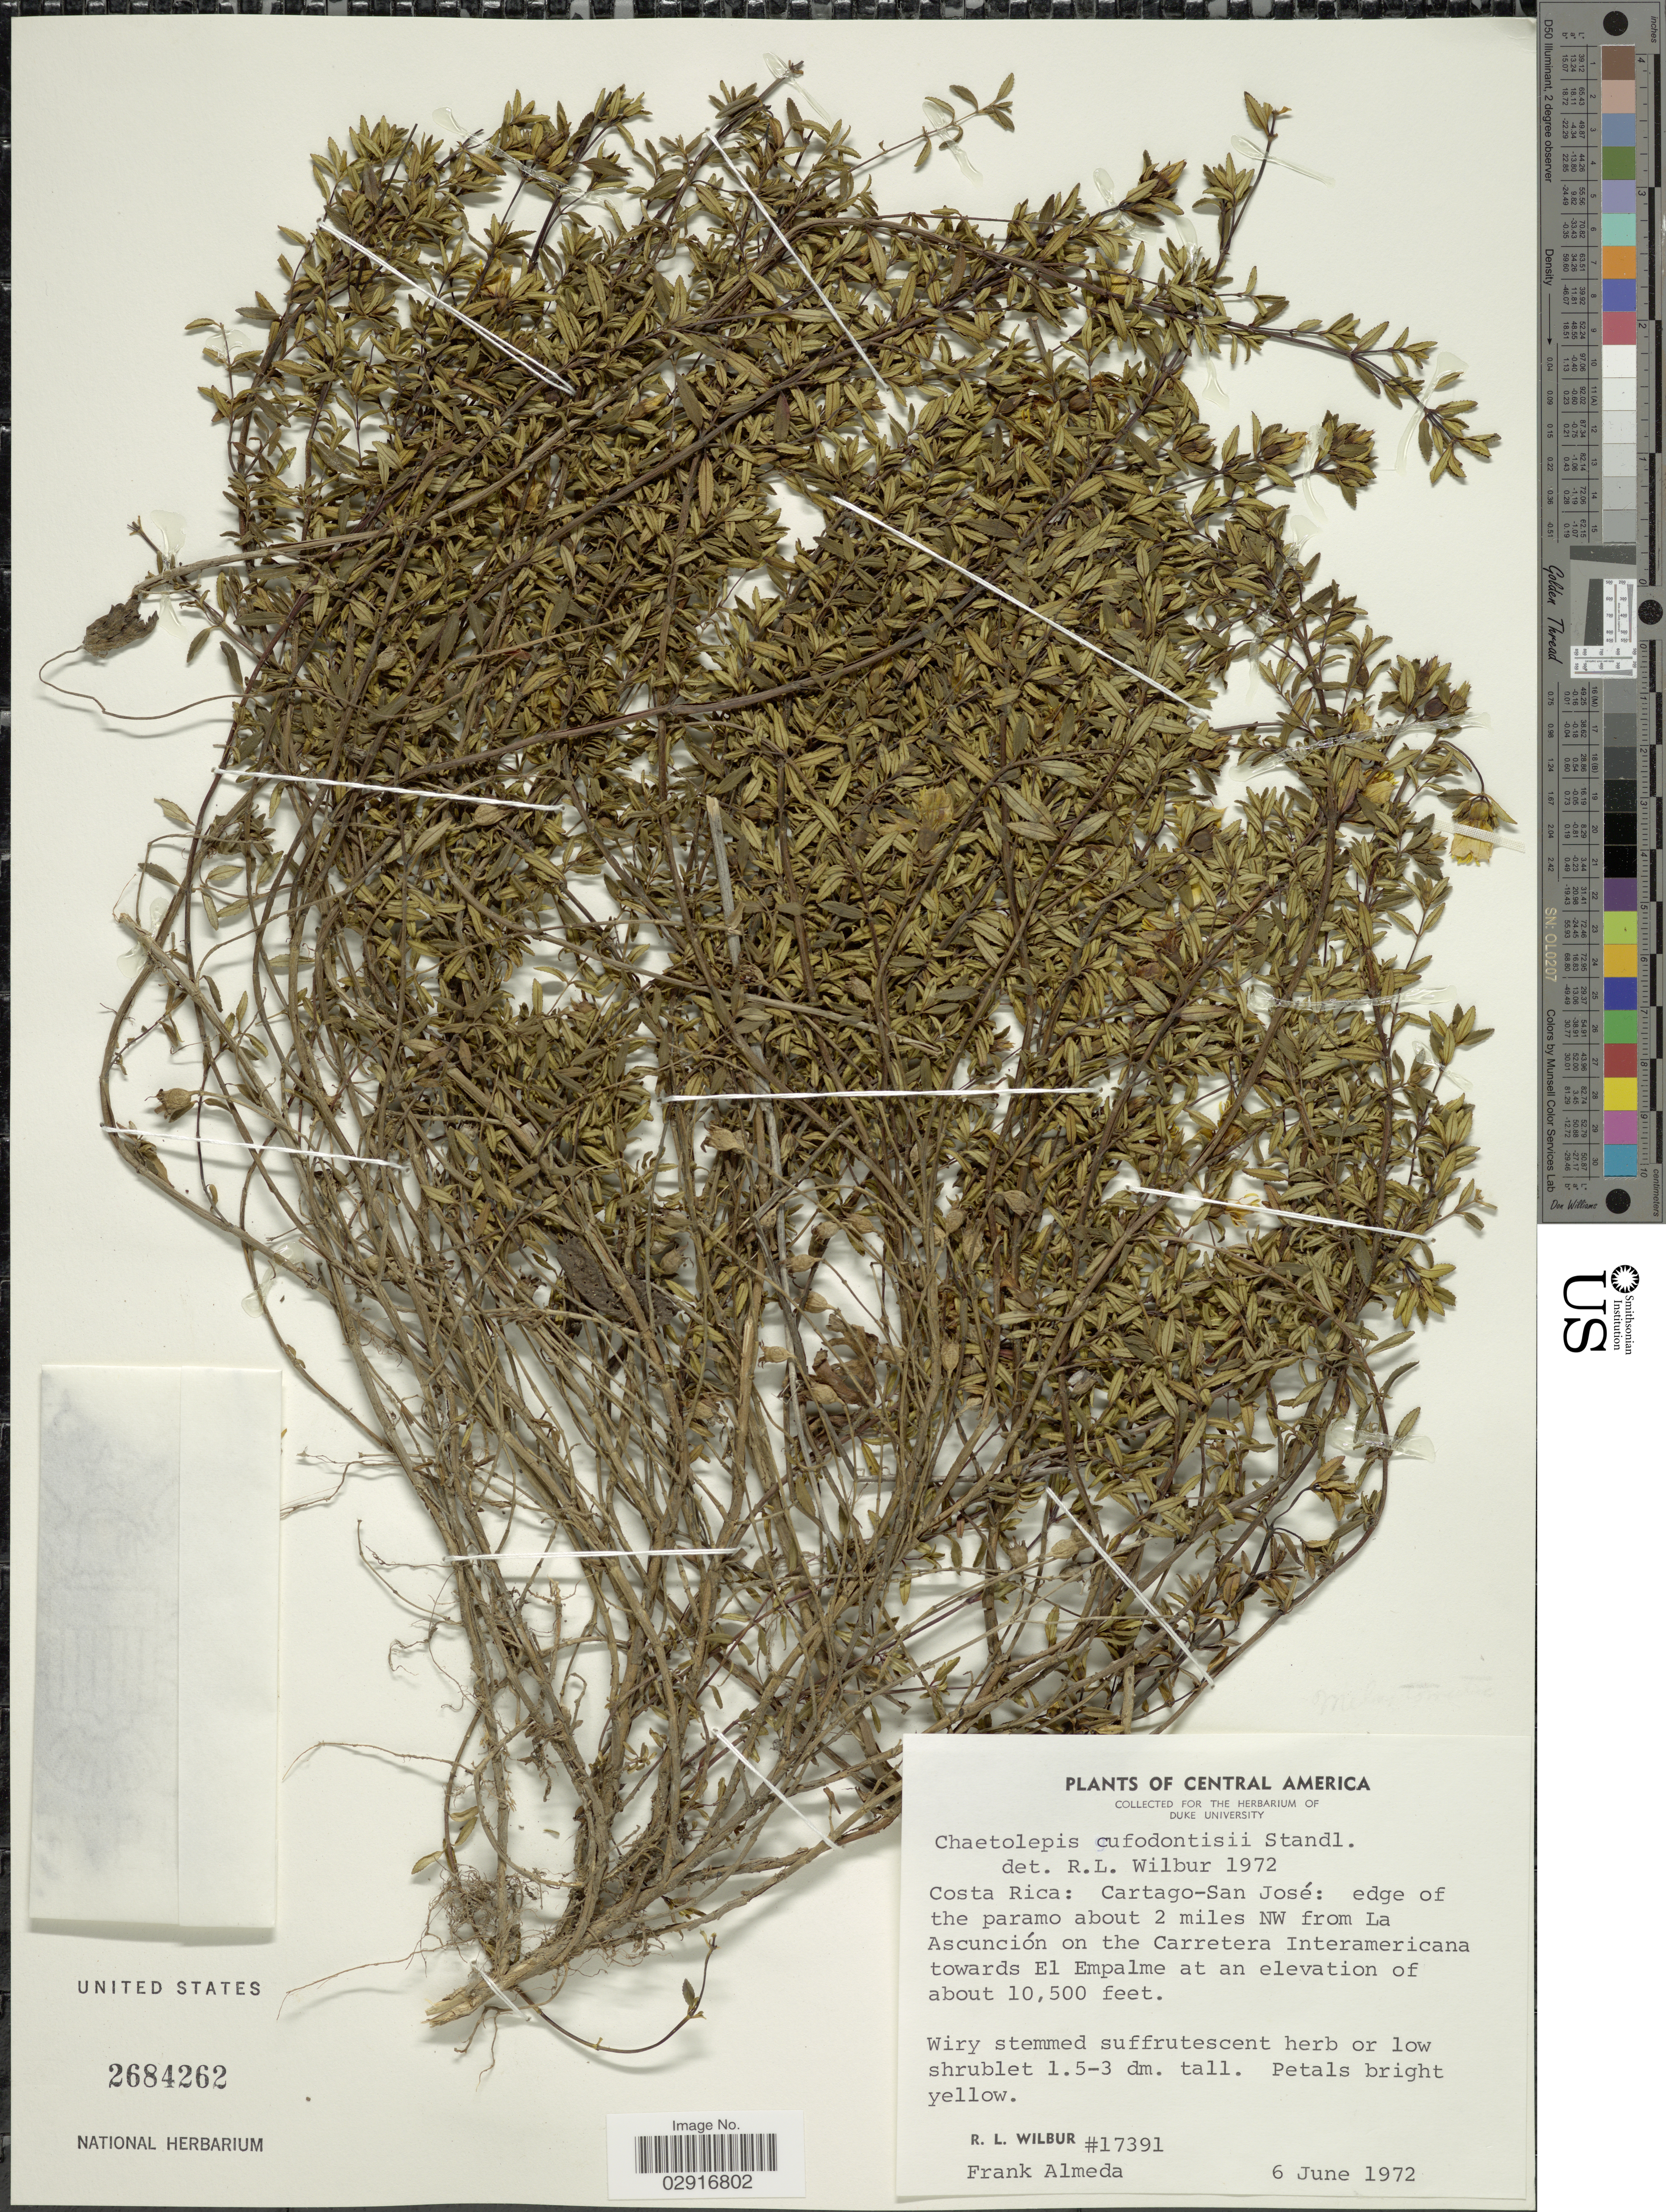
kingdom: Plantae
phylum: Tracheophyta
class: Magnoliopsida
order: Myrtales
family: Melastomataceae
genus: Chaetolepis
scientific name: Chaetolepis cufodontisii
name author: Standl.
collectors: R. L. Wilbur & F. Almeda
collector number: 17391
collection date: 1972-06-06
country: Costa Rica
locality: Cartago-San José: edge of the paramo about 2 miles NW from La Ascunción on the Carretera Interamericana towards El Empalme.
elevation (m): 3200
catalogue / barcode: US 2684262